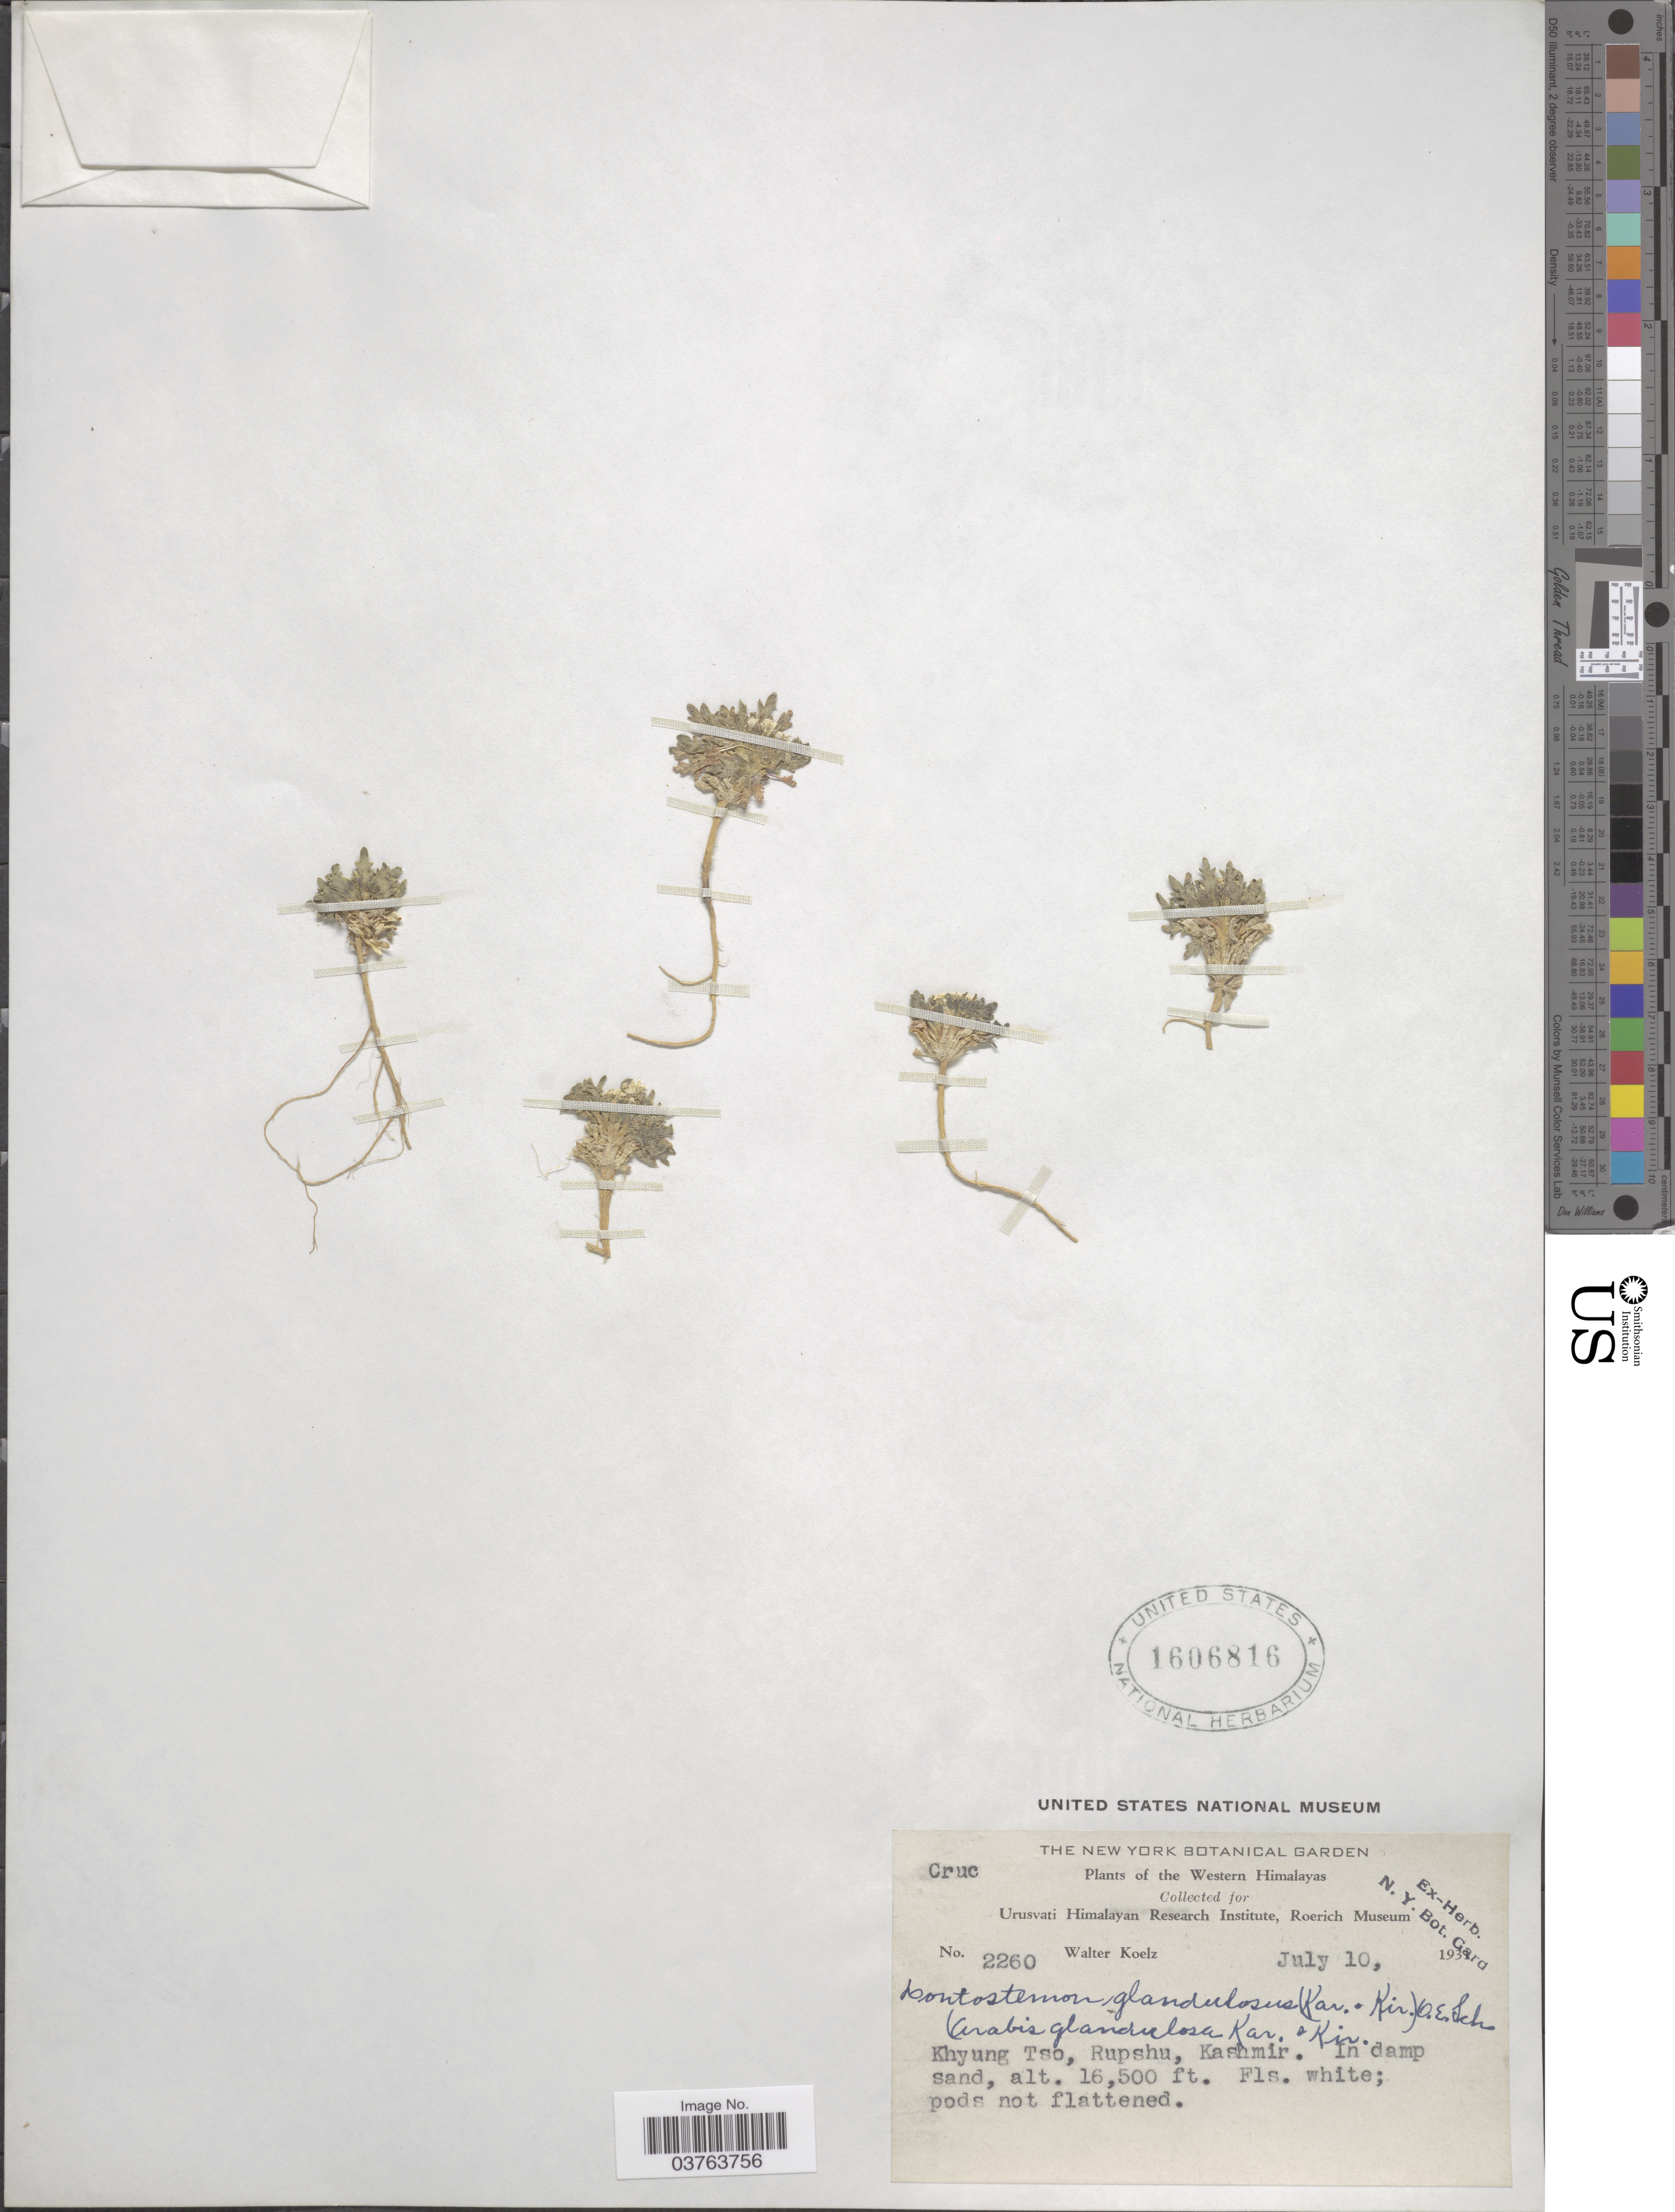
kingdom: Plantae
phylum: Tracheophyta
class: Magnoliopsida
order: Brassicales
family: Brassicaceae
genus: Dontostemon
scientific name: Dontostemon glandulosus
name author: (Kar. & Kir.) O.E. Schulz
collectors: W. N. Koelz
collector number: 2260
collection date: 1931-07-10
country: India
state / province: Jammu and Kashmir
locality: Western Himalayas. Khyung Tso, Rupshu, Kashmir.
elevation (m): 5029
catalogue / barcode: US 1606816